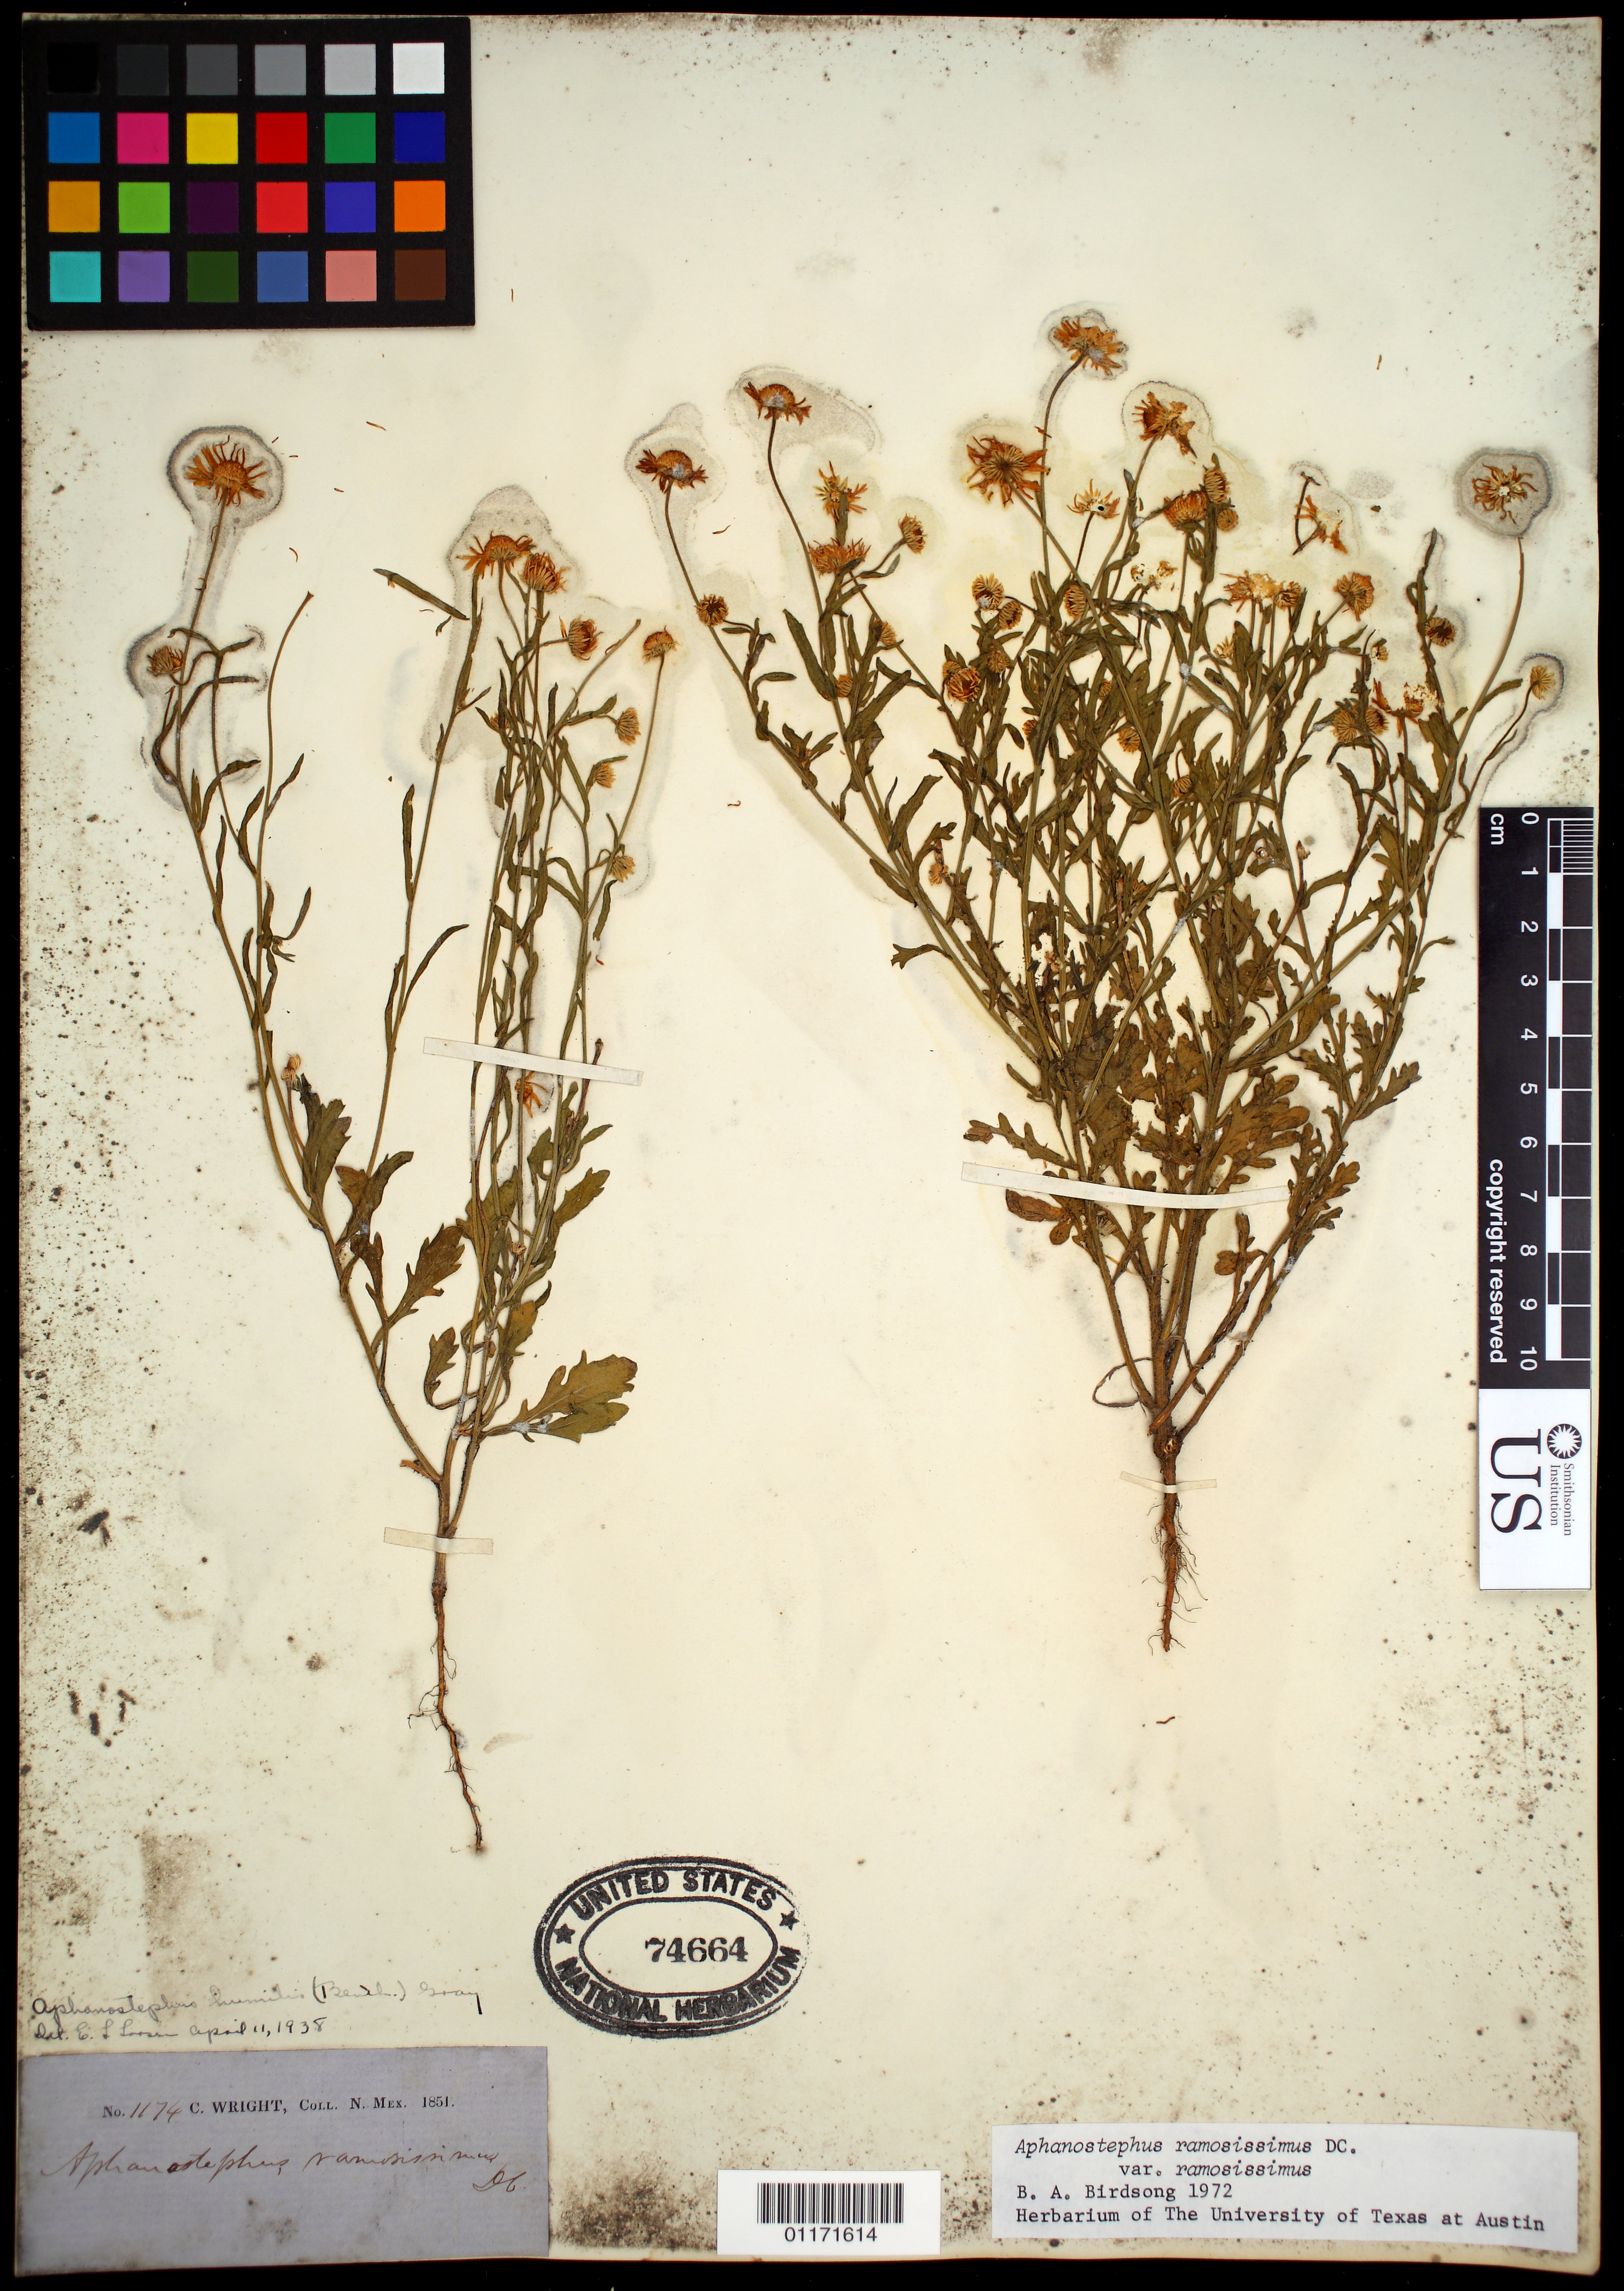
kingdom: Plantae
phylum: Tracheophyta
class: Magnoliopsida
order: Asterales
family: Asteraceae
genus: Aphanostephus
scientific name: Aphanostephus ramosissimus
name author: DC.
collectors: C. Wright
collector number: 1174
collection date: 1851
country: United States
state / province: New Mexico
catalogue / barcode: US 74664